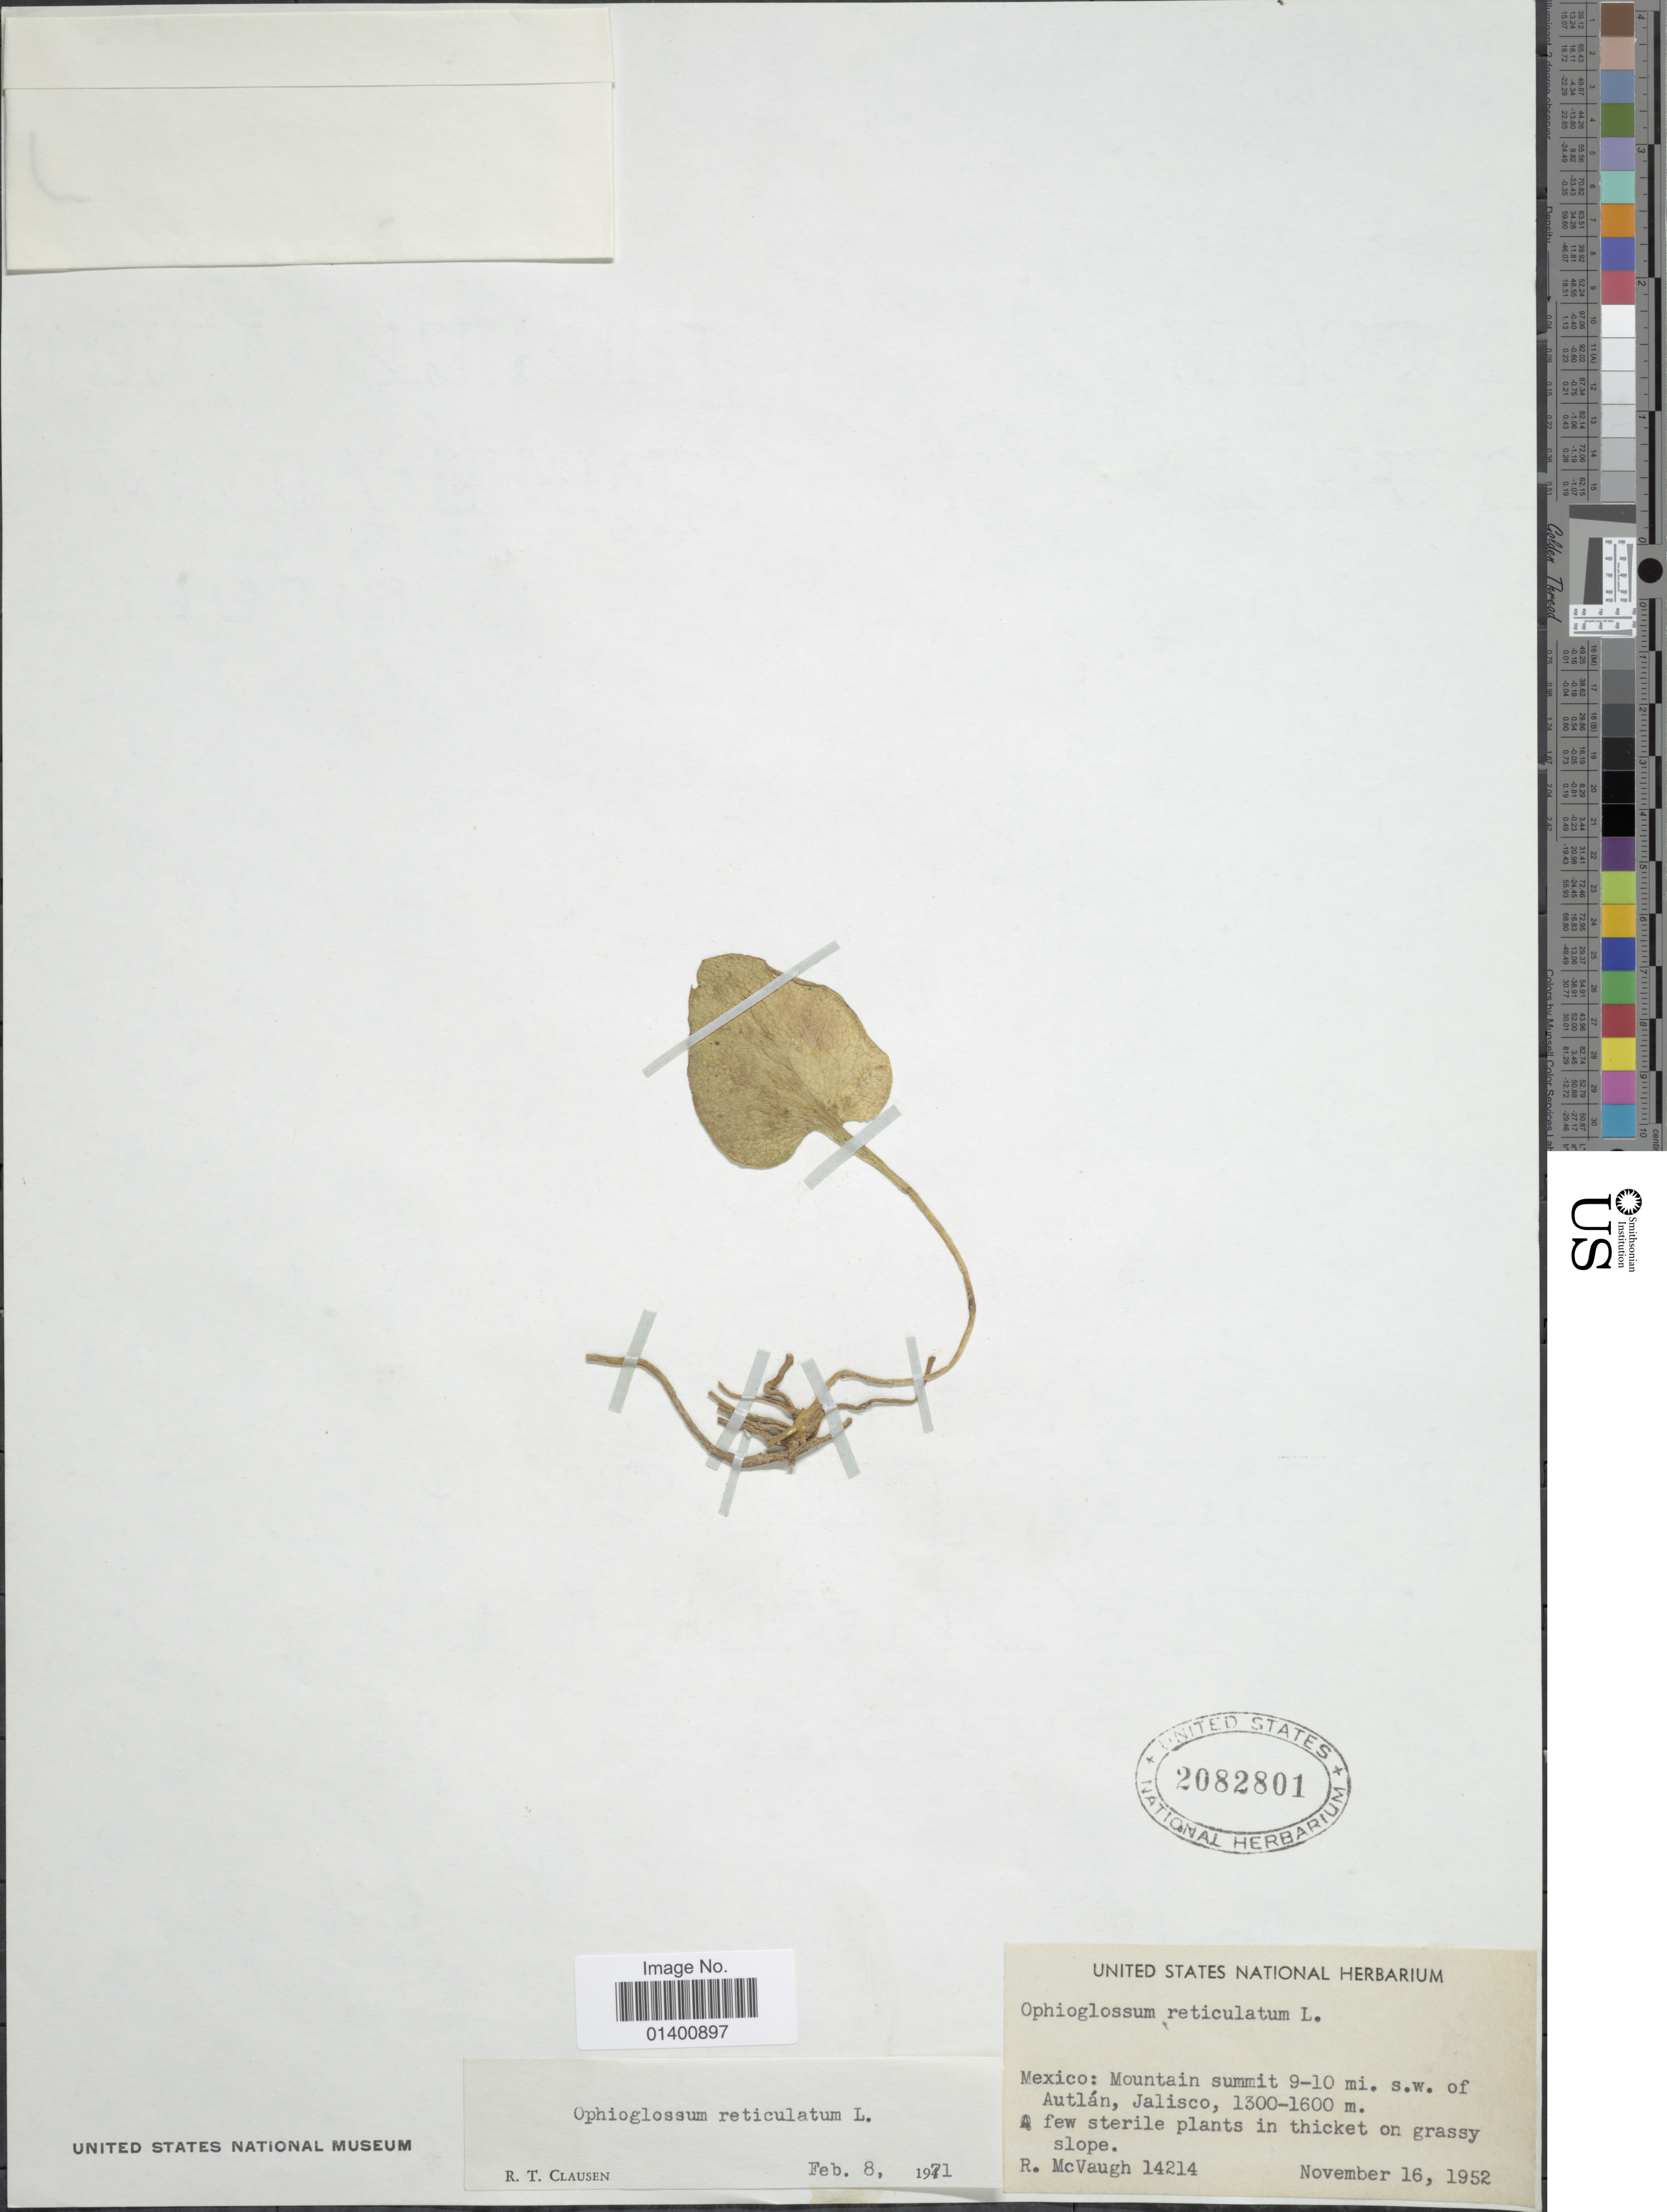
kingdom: Plantae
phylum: Tracheophyta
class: Polypodiopsida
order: Ophioglossales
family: Ophioglossaceae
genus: Ophioglossum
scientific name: Ophioglossum reticulatum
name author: L.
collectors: R. McVaugh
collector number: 14214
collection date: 1952-11-16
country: Mexico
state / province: Jalisco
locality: Mountain summit 9-10 mi. s.w. of Autlá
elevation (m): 1300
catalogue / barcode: US 2082801